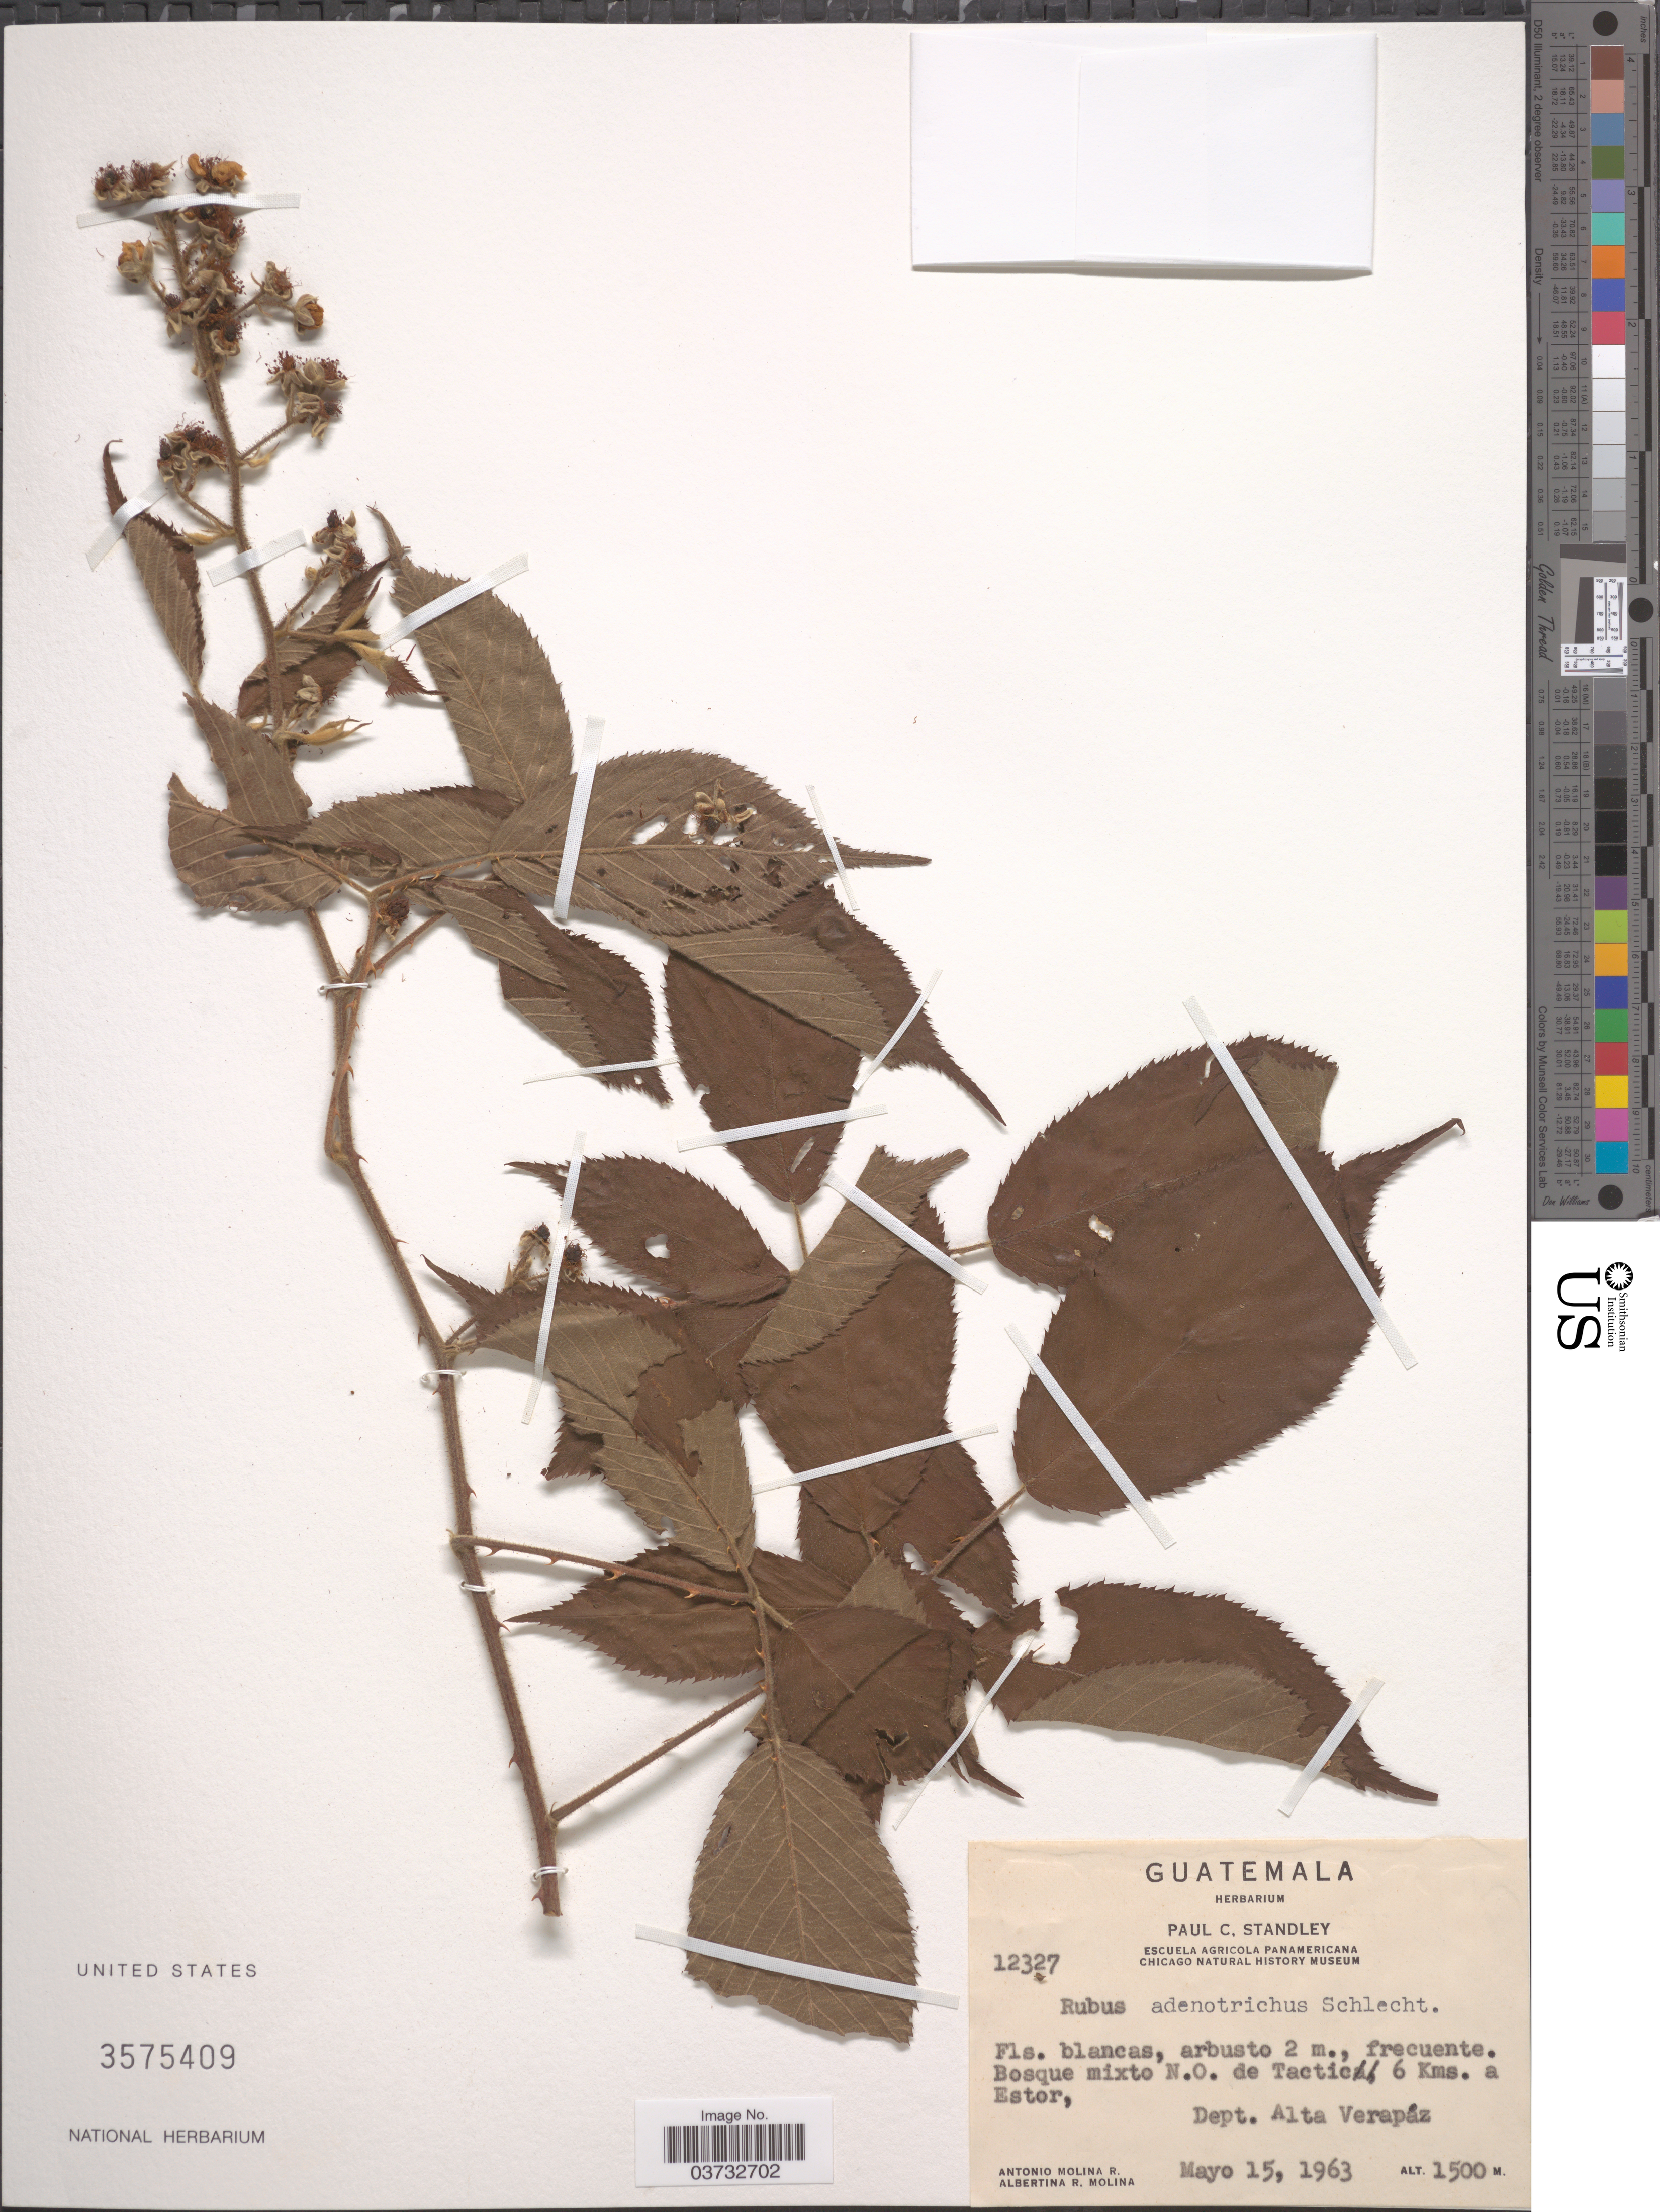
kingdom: Plantae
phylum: Tracheophyta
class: Magnoliopsida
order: Rosales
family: Rosaceae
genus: Rubus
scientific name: Rubus adenotrichos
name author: Schltdl.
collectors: A. Molina R. & A. R. Molina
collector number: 12327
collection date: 1963-05-15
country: Guatemala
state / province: Alta Verapaz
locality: Bosque mixto N.O. de Tactic 11, 6 Kms, a Estor, Dept. Alta Verapáz.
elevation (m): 1500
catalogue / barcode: US 3575409